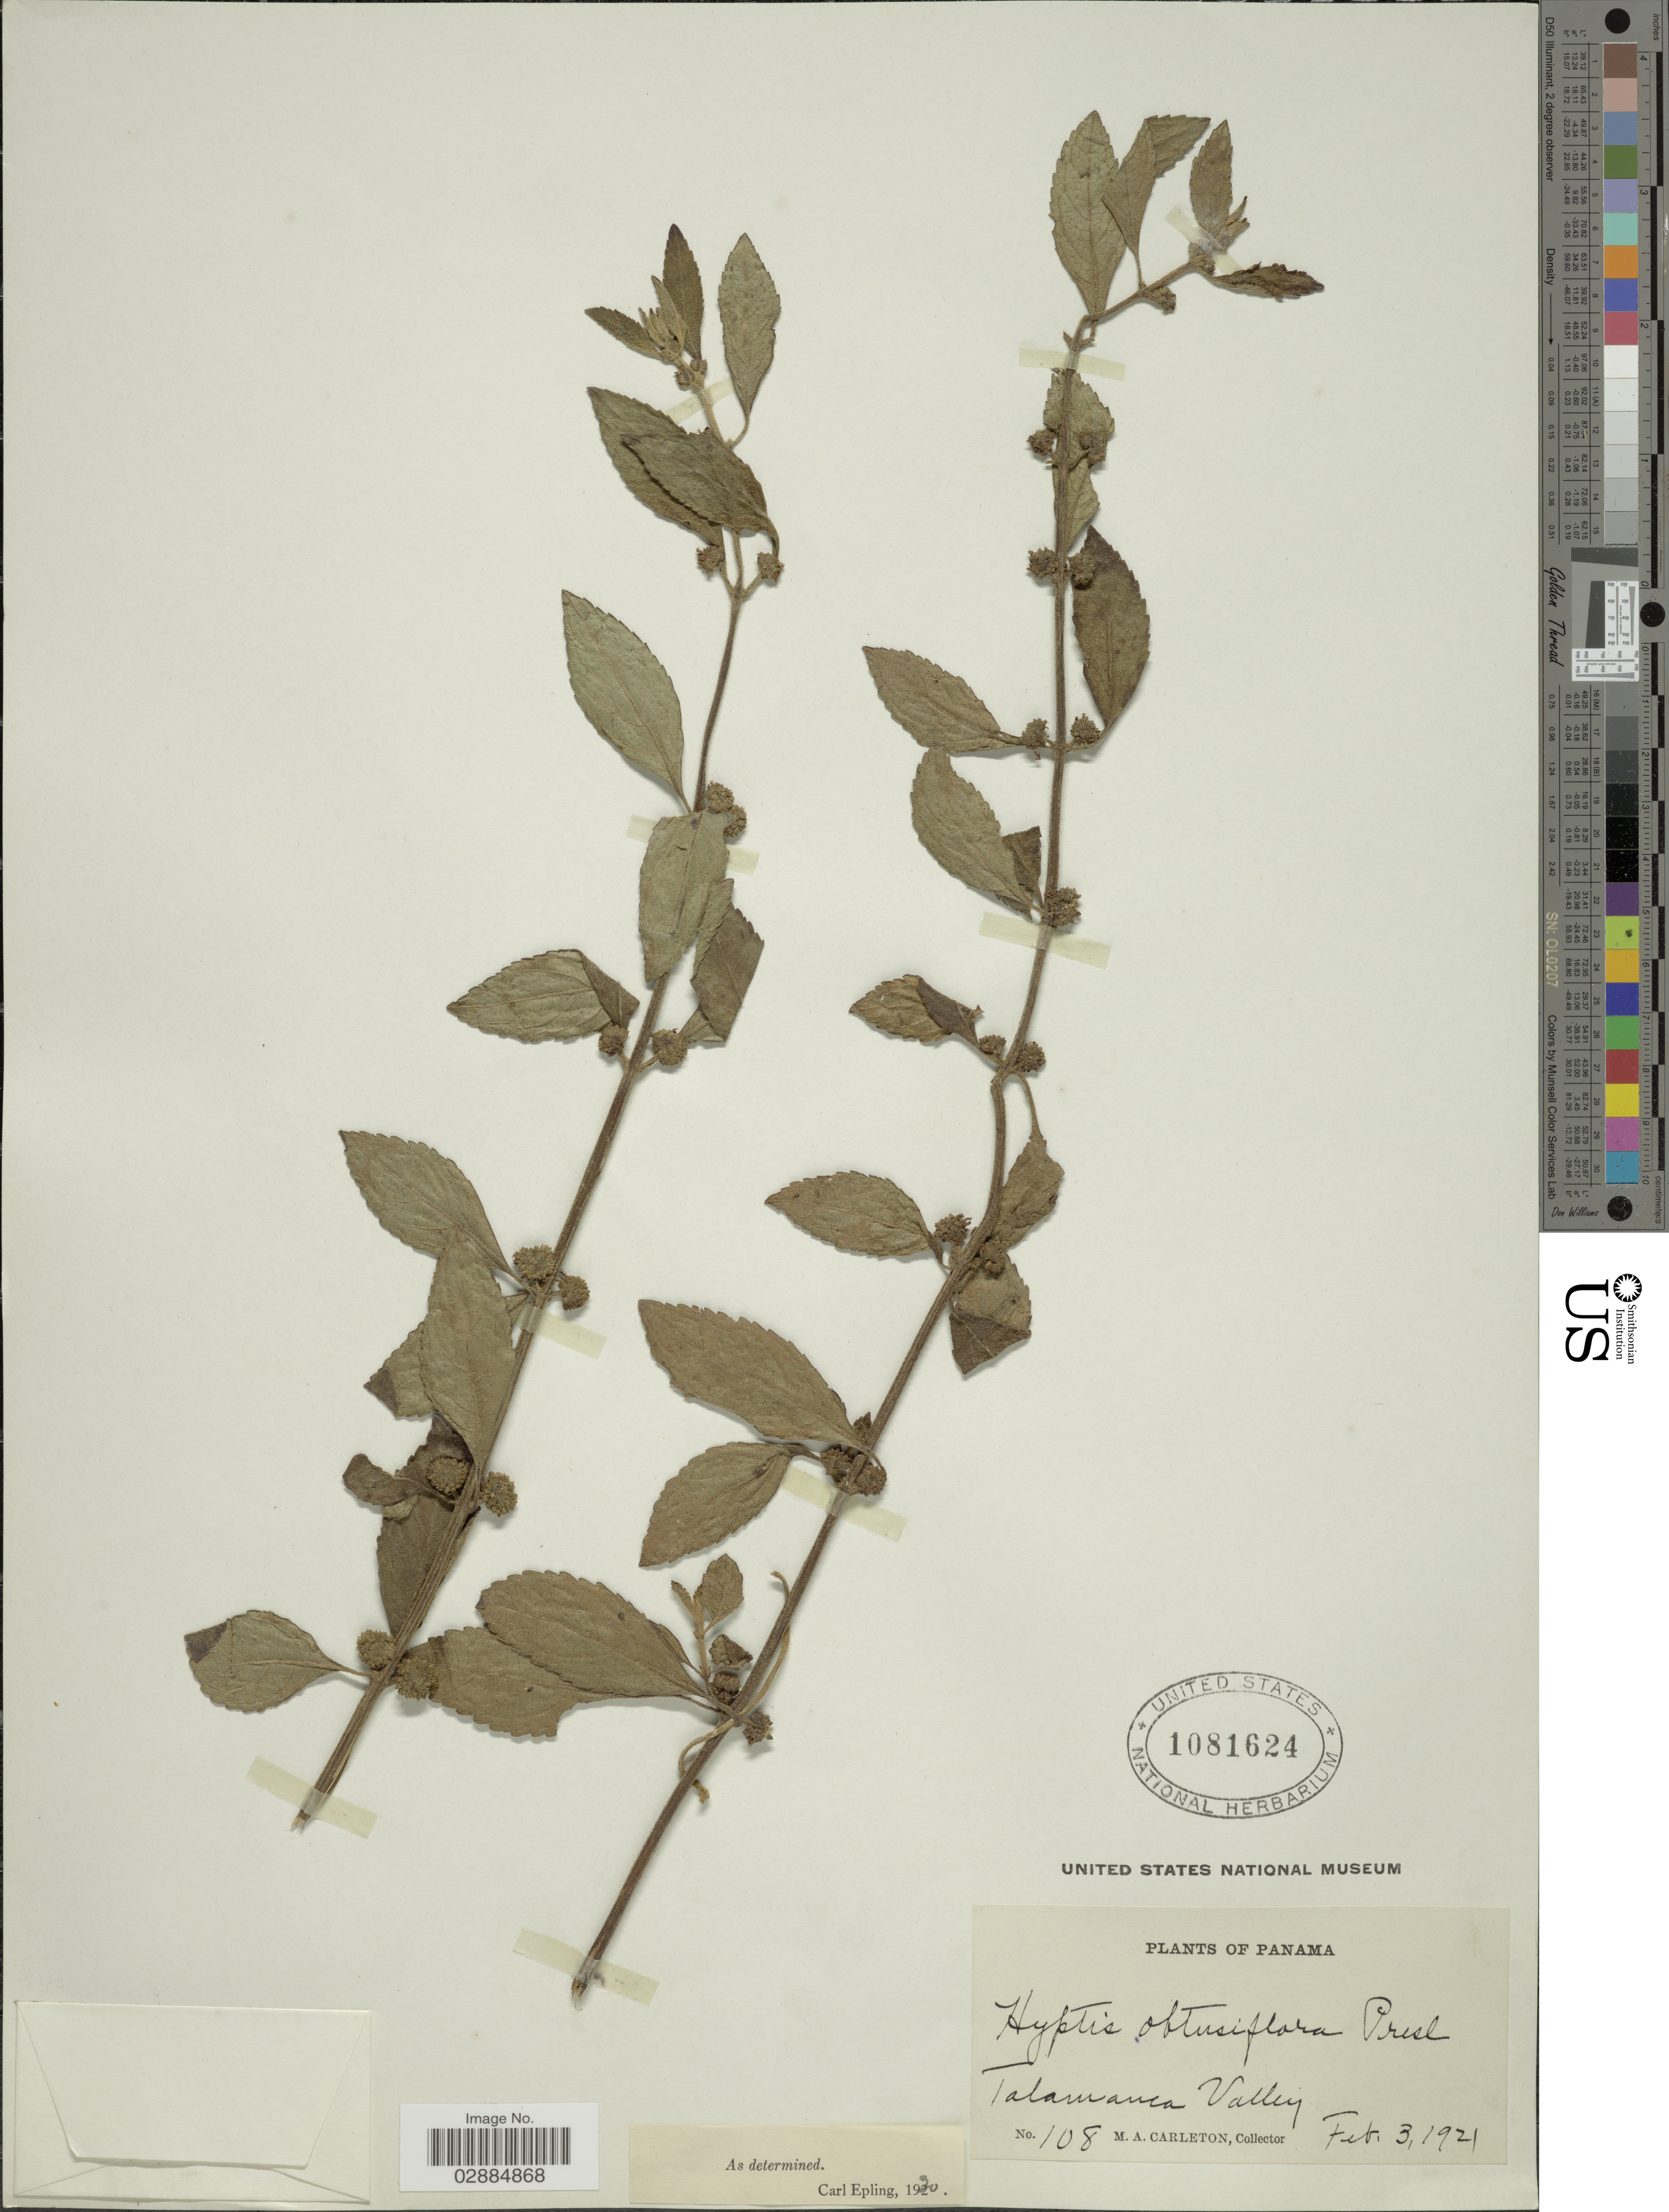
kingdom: Plantae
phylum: Tracheophyta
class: Magnoliopsida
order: Lamiales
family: Lamiaceae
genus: Hyptis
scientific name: Hyptis obtusiflora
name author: C. Presl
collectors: M. A. Carleton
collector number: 108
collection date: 1921-02-03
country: Panama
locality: Talamanca Valley.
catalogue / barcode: US 1081624